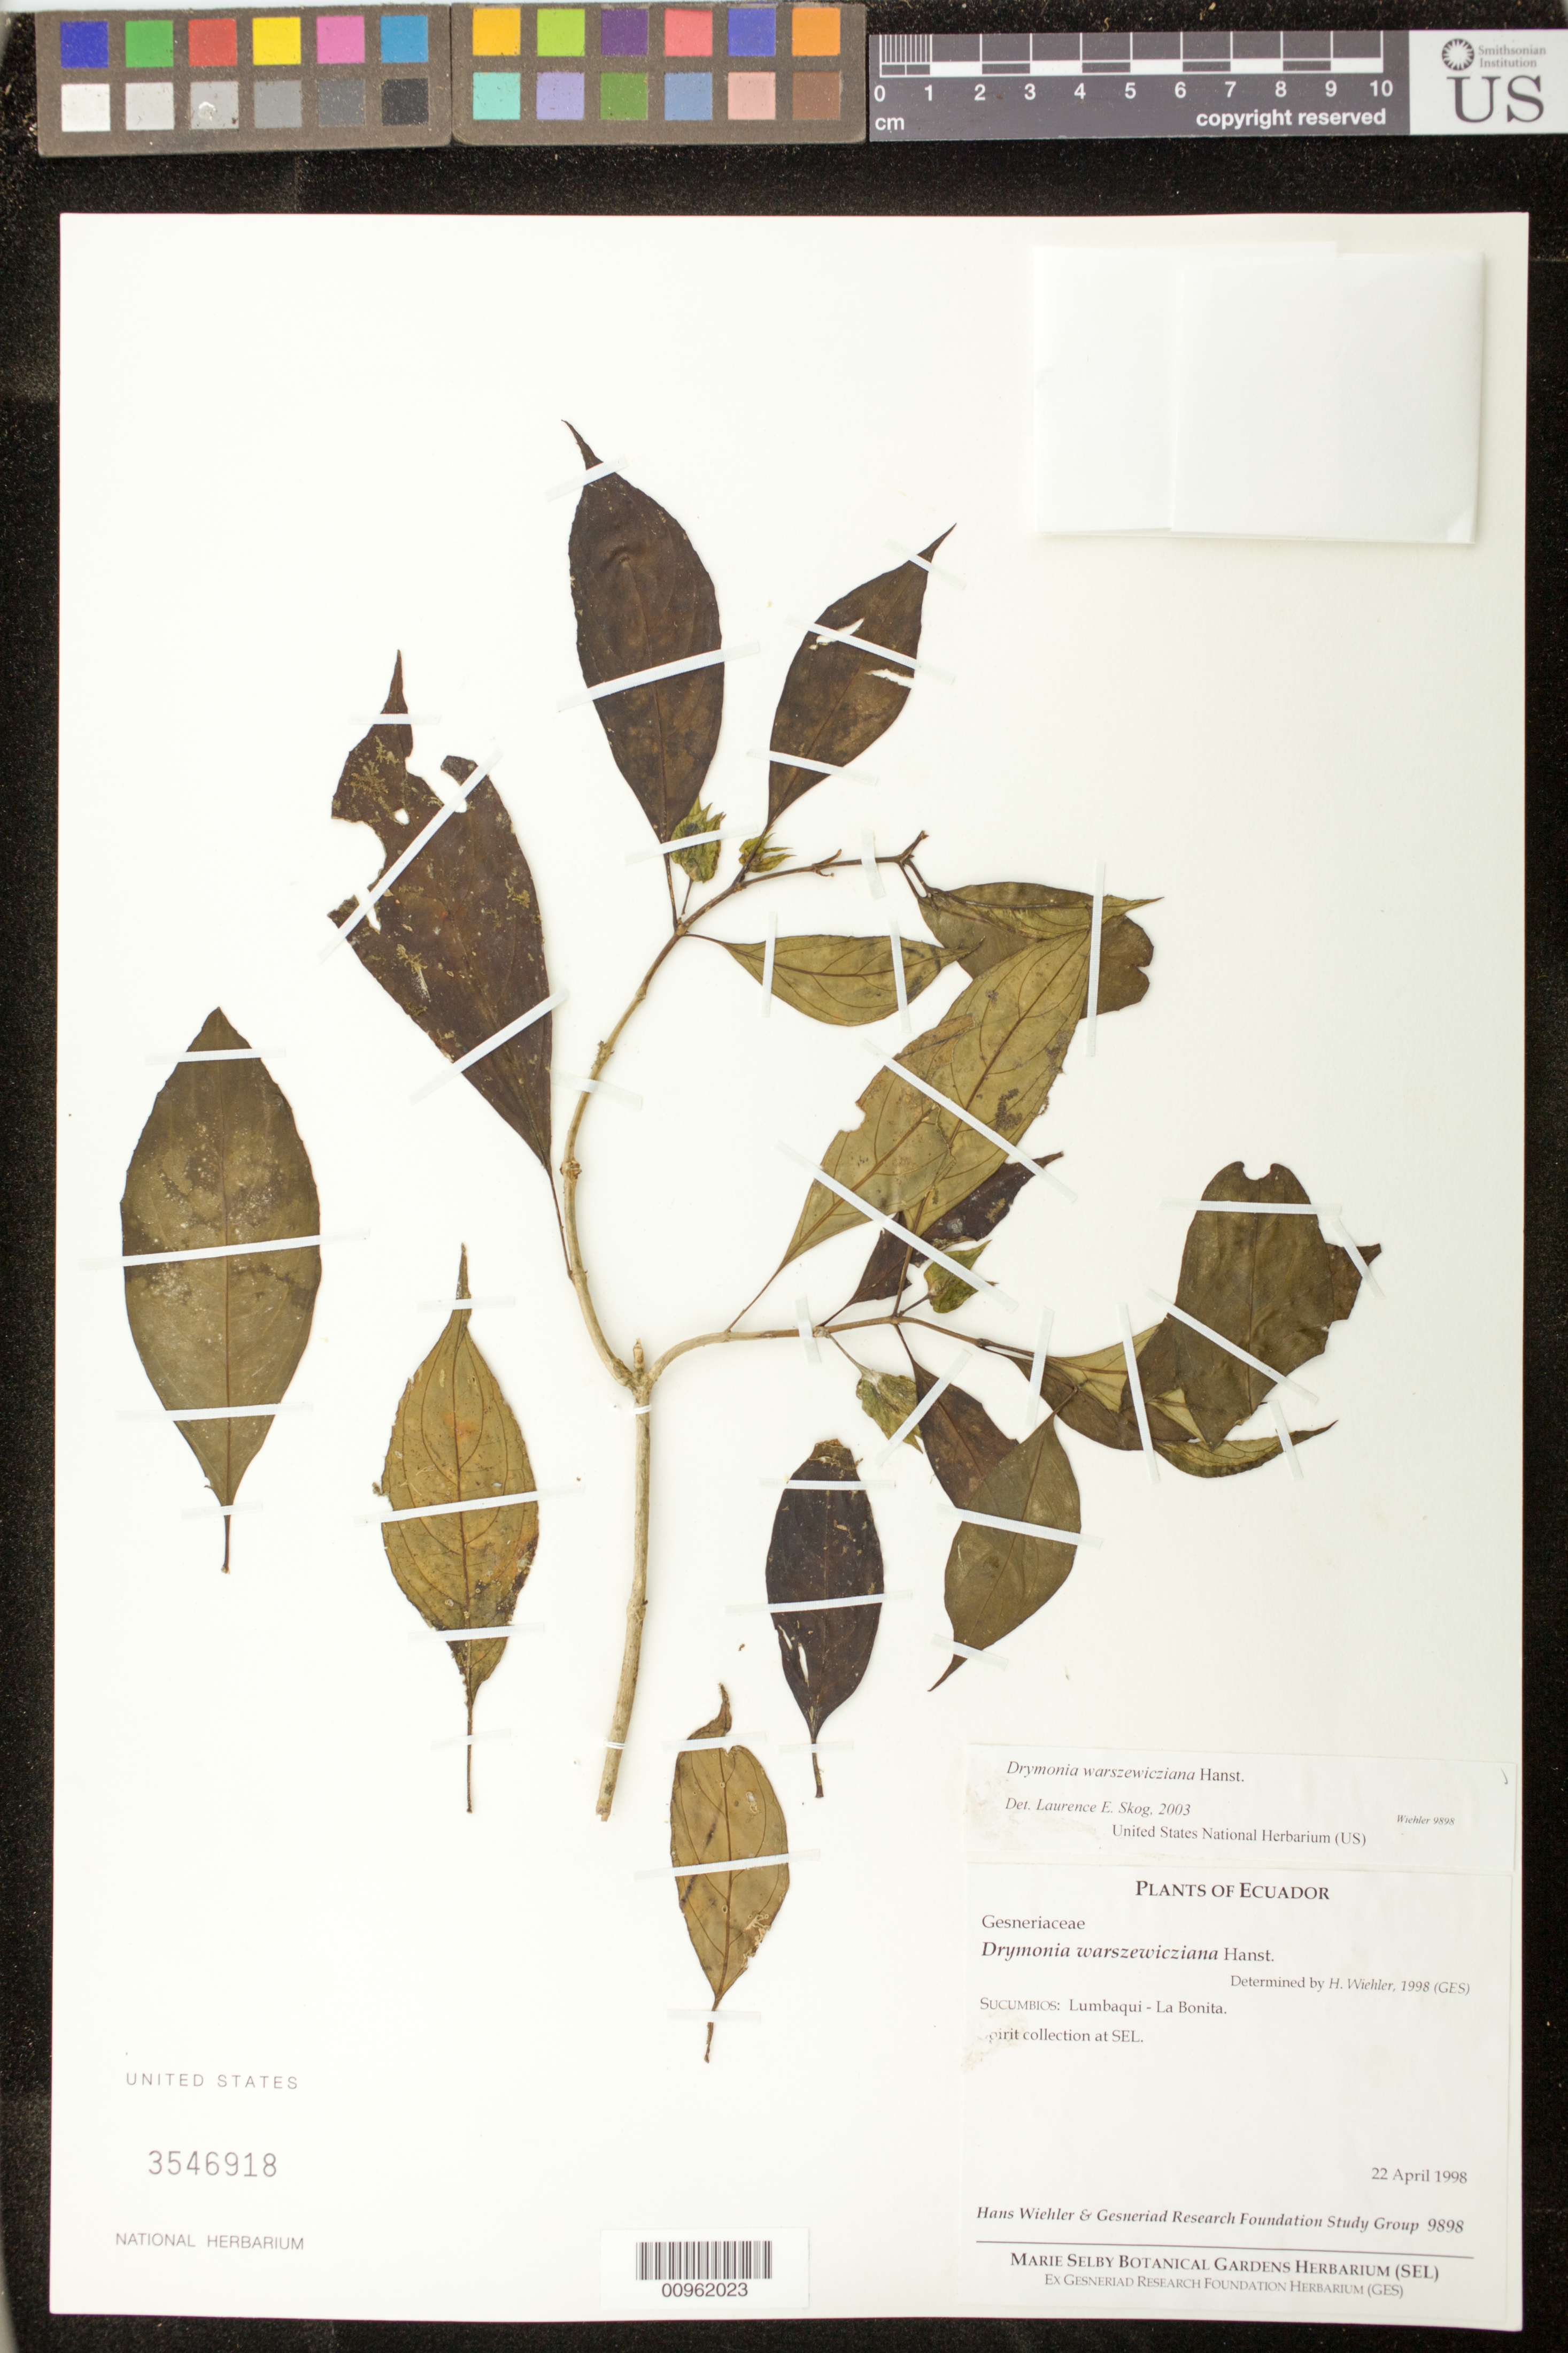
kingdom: Plantae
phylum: Tracheophyta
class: Magnoliopsida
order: Lamiales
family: Gesneriaceae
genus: Drymonia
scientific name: Drymonia warszewicziana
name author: Hanst.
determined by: Skog, Laurence E.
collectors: H. J. Wiehler & GRF Study Group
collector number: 9898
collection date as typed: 22 Apr 1998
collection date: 1998-04-22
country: Ecuador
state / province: Sucumbíos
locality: Sucumbios: Lombaqui - La Bonito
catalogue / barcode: US 3546918